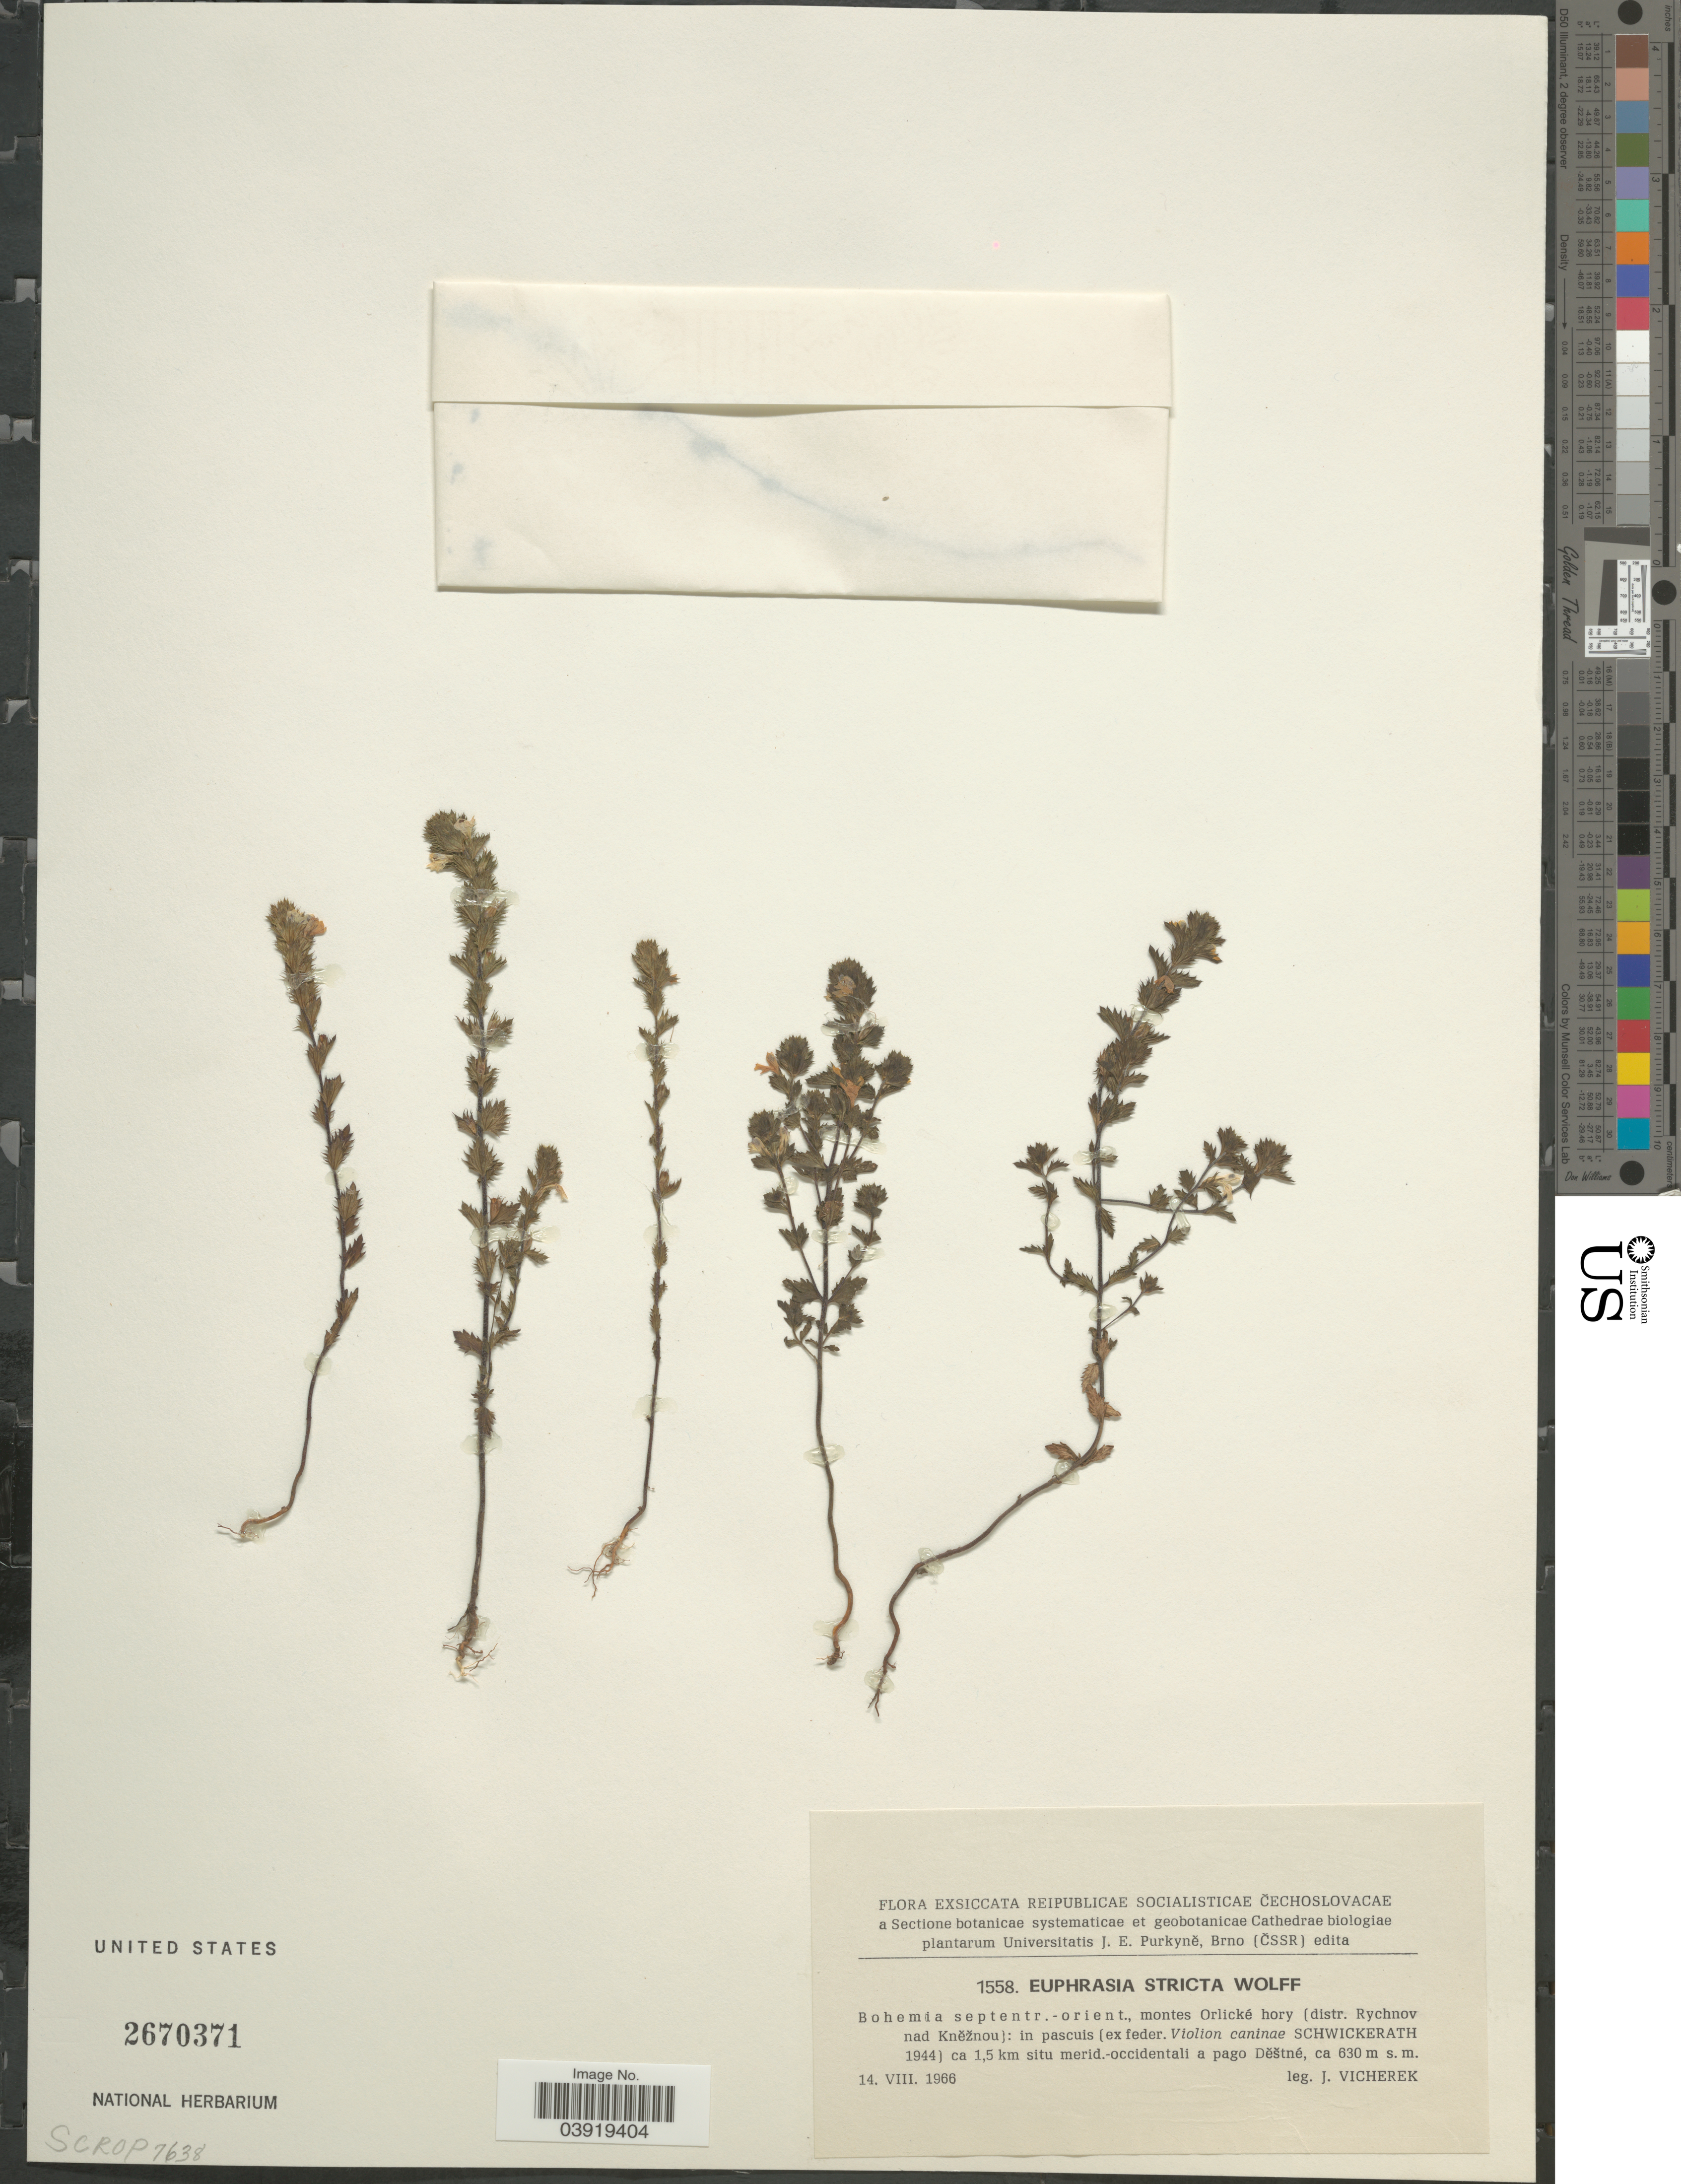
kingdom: Plantae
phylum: Tracheophyta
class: Magnoliopsida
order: Lamiales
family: Orobanchaceae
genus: Euphrasia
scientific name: Euphrasia stricta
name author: Kunth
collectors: Vicherek, J.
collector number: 1558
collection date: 1966-08-14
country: Czechia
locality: Bohemia septentr.-orient., montes Orlické hory (distr. Rychnov nad Kneznou): in pascuis (ex feder. Violion caninæ Schwickerath 1944) ca 1.5 km situ merid.-occidentali a pago Destné.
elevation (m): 630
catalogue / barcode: US 2670371